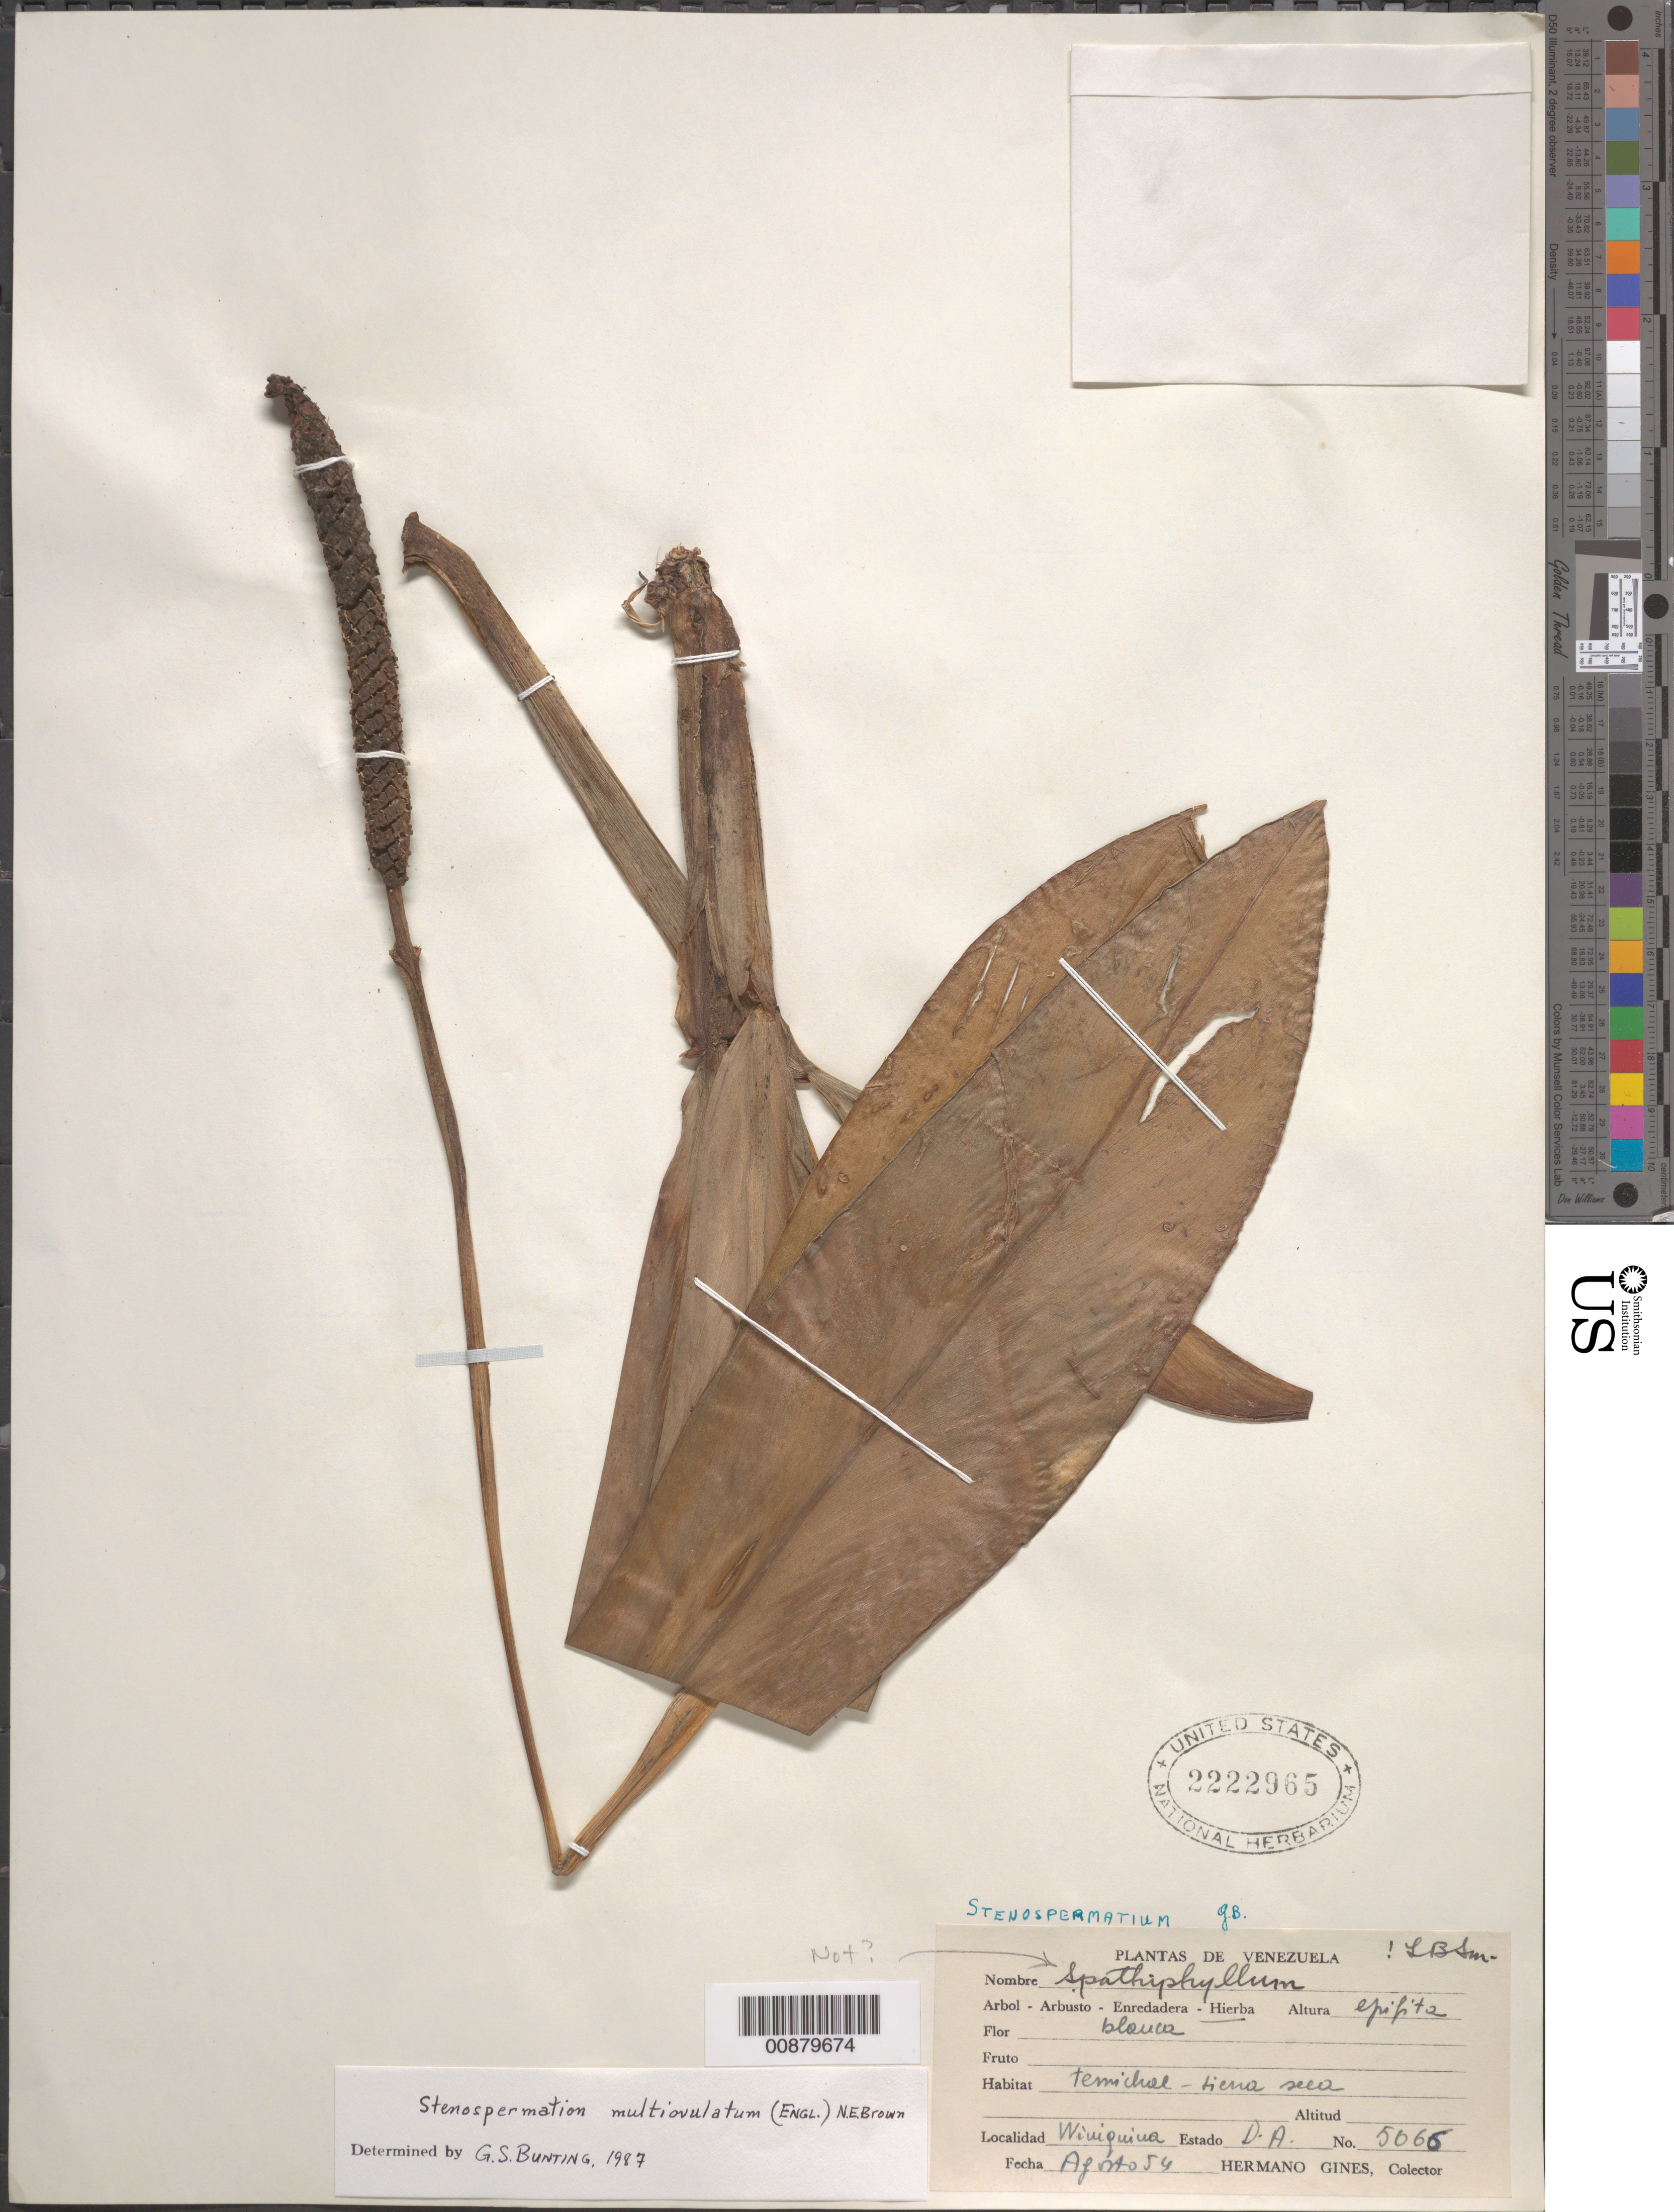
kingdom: Plantae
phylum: Tracheophyta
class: Liliopsida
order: Alismatales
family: Araceae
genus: Stenospermation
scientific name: Stenospermation multiovulatum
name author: (Engl.) N.E. Br.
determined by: Bunting, G. S.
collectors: H. Gines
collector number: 5666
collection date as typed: Aug-56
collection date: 1956-08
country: Venezuela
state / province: Delta Amacuro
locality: C. Wiuiquina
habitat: Temichal - tiena seca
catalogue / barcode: US 2222965